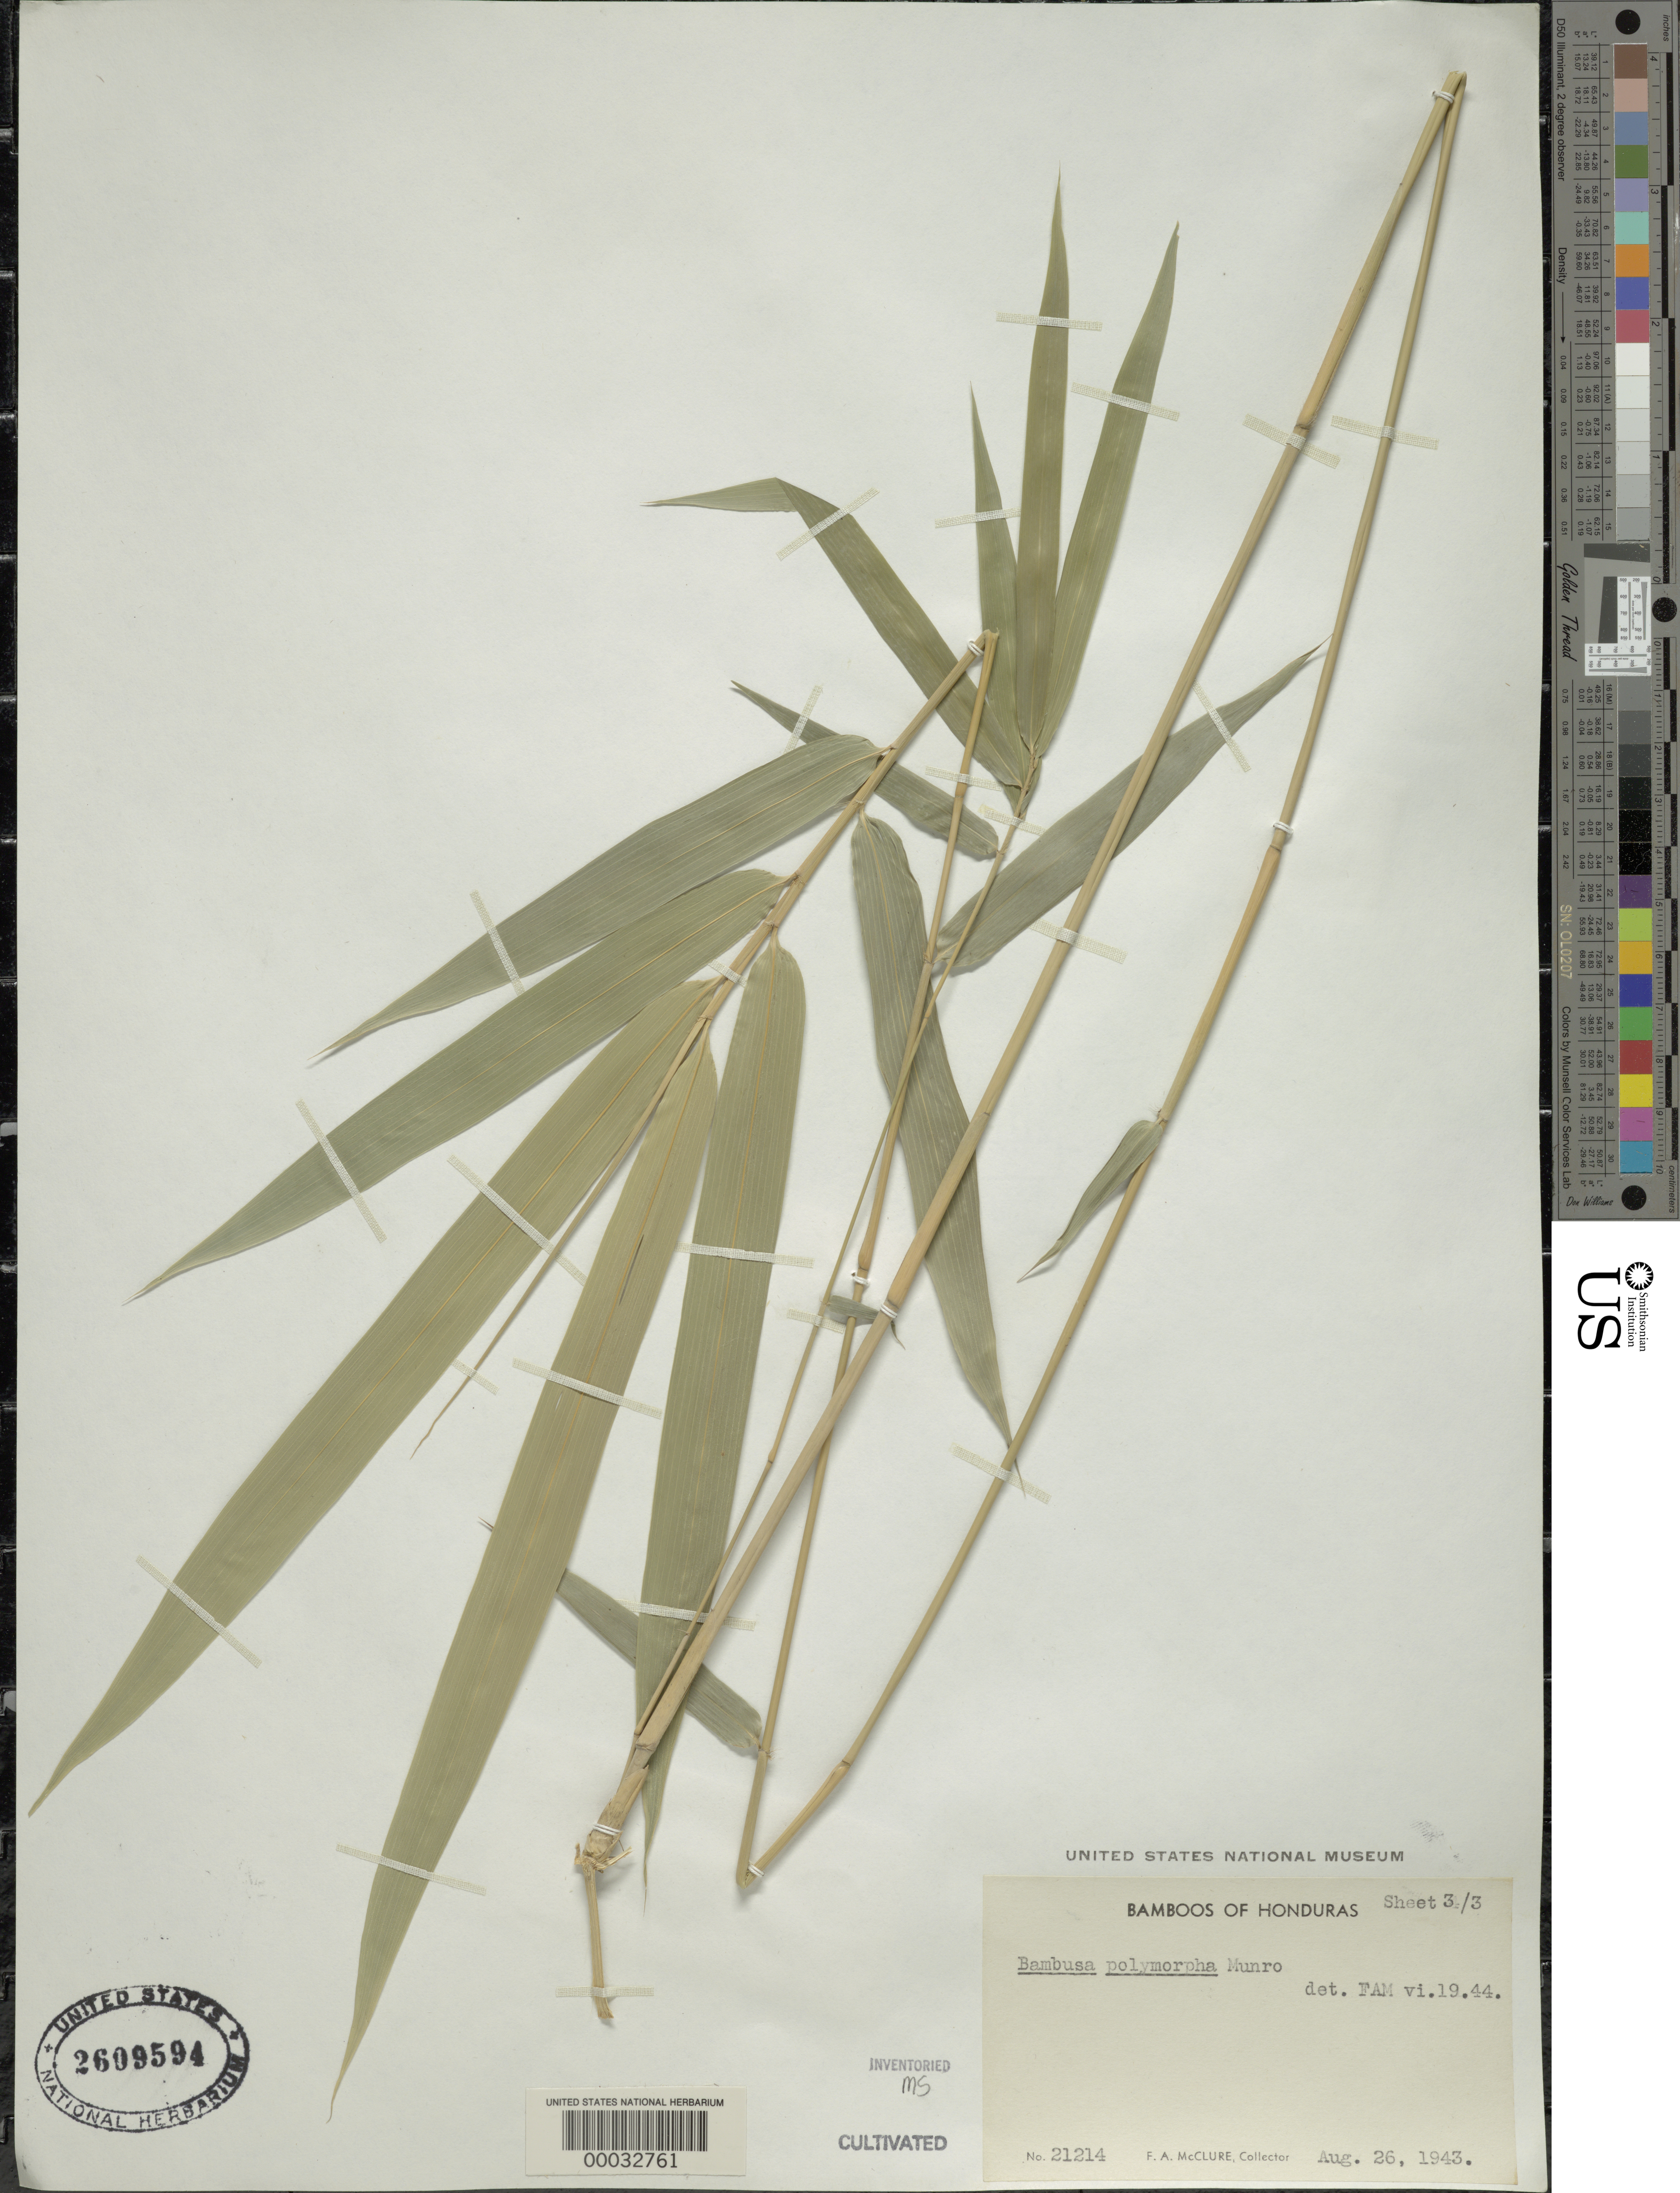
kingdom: Plantae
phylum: Tracheophyta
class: Liliopsida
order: Poales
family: Poaceae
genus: Bambusa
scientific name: Bambusa polymorpha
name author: Munro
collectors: F. A. McClure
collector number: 21214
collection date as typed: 26 Aug 1943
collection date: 1943-08-26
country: Panama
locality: Esperimental Gardens-summit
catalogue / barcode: US 2609594